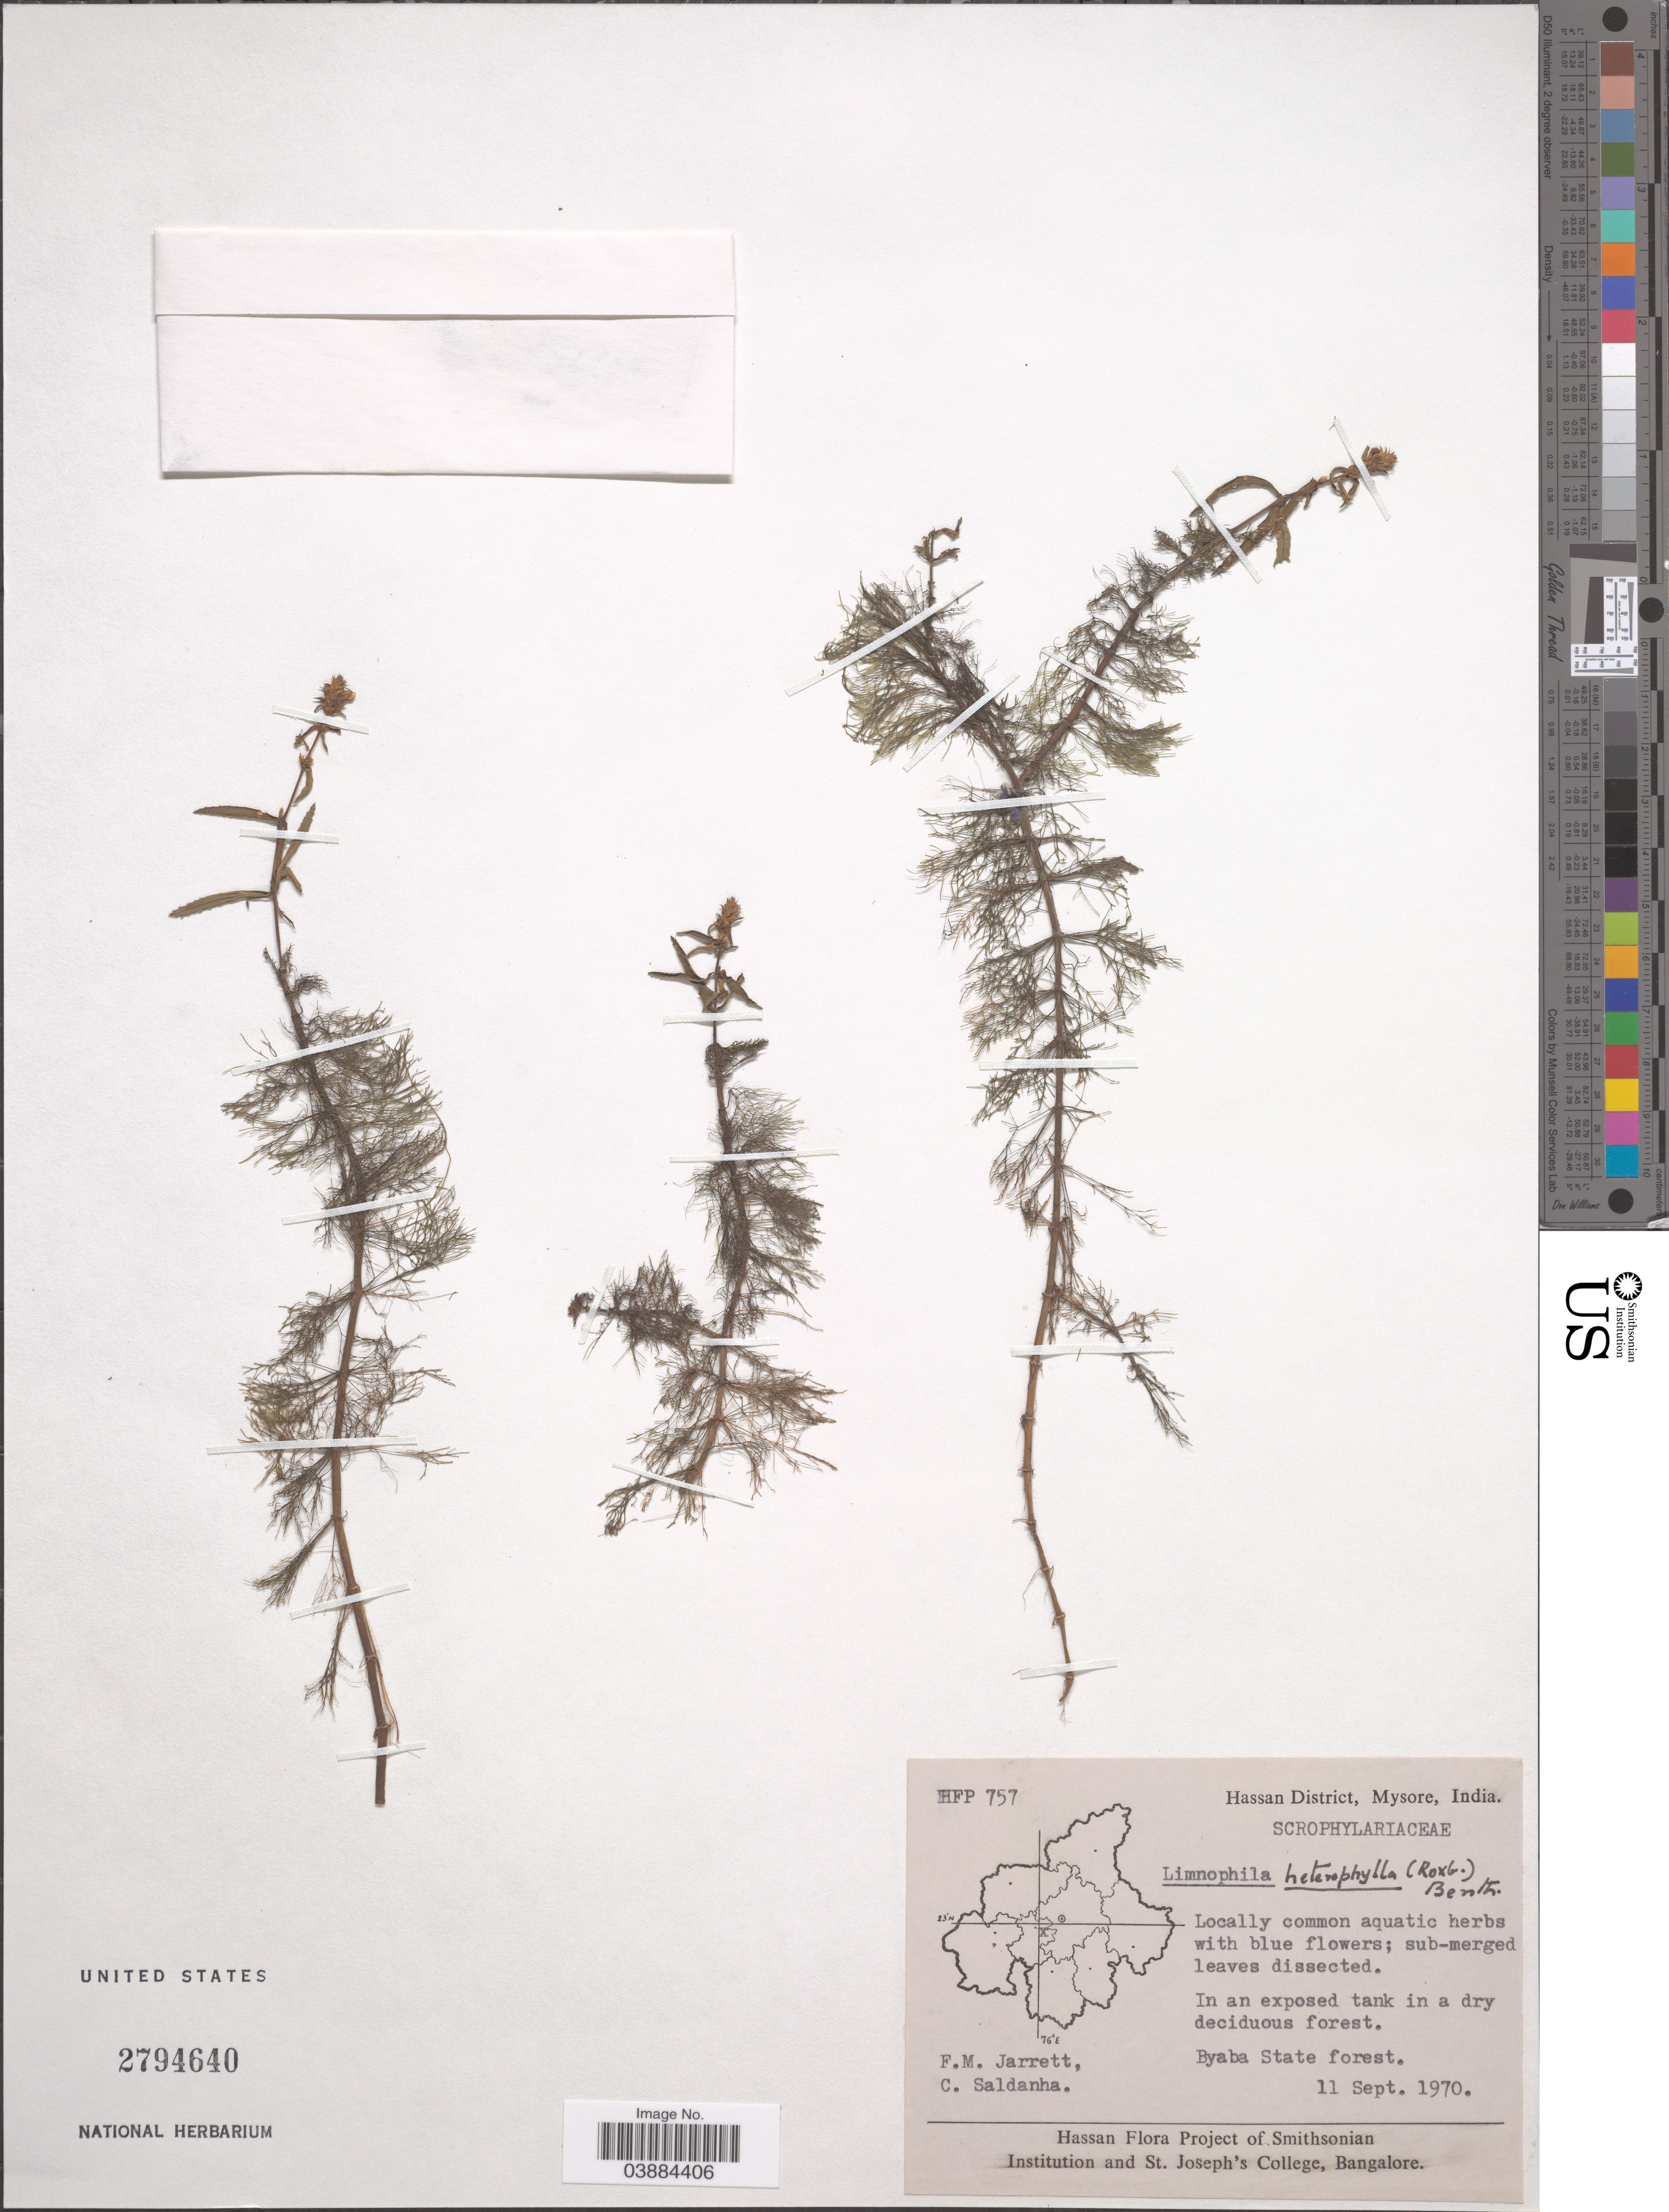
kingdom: Plantae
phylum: Tracheophyta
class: Magnoliopsida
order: Lamiales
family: Plantaginaceae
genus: Limnophila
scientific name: Limnophila heterophylla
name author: (Roxb.) Benth.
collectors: F. M. Jarrett & C. Saldanha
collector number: HFP 757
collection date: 1970-09-11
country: India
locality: Hassan District, Mysore. Byaba State forest.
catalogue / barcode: US 2794640